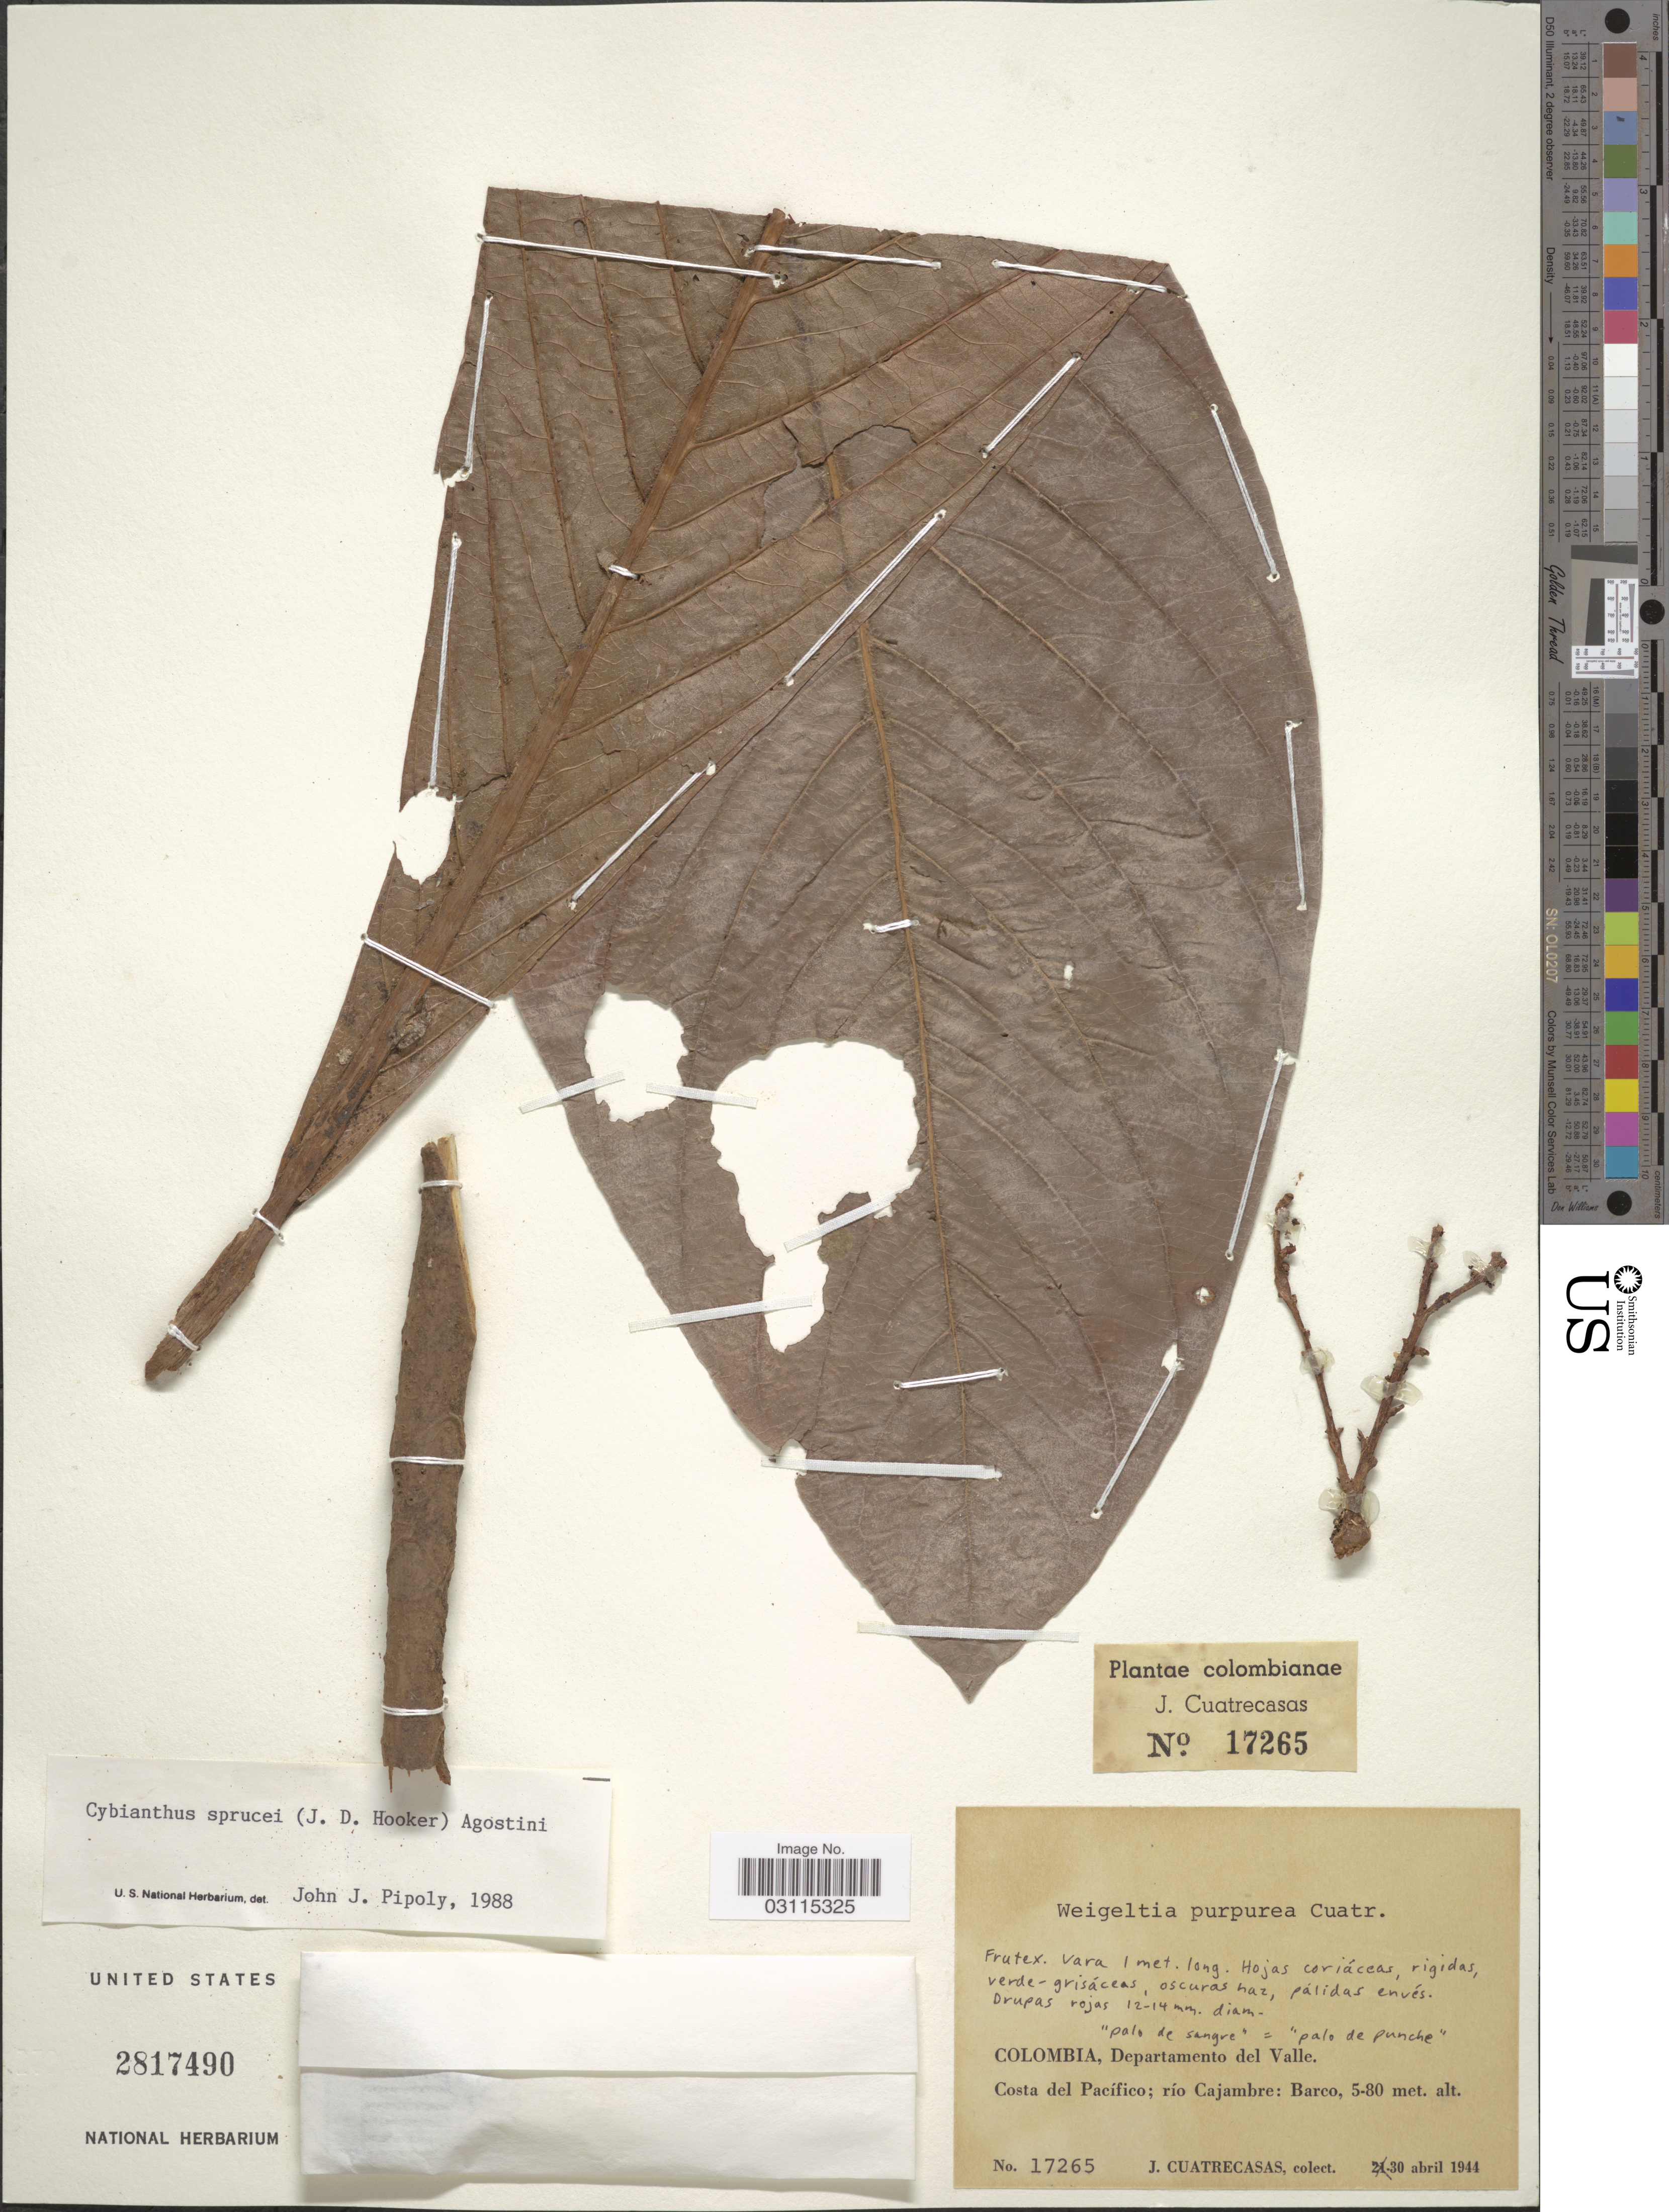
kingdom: Plantae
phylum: Tracheophyta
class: Magnoliopsida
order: Ericales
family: Primulaceae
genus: Cybianthus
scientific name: Cybianthus sprucei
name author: (Hook. f.) G. Agostini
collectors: J. Cuatrecasas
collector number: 17265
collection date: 1944-04-30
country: Colombia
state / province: Valle del Cauca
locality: Departamento del Valle, Costa del Pacífico; rio Cajambre: Barco.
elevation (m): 5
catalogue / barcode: US 2817490